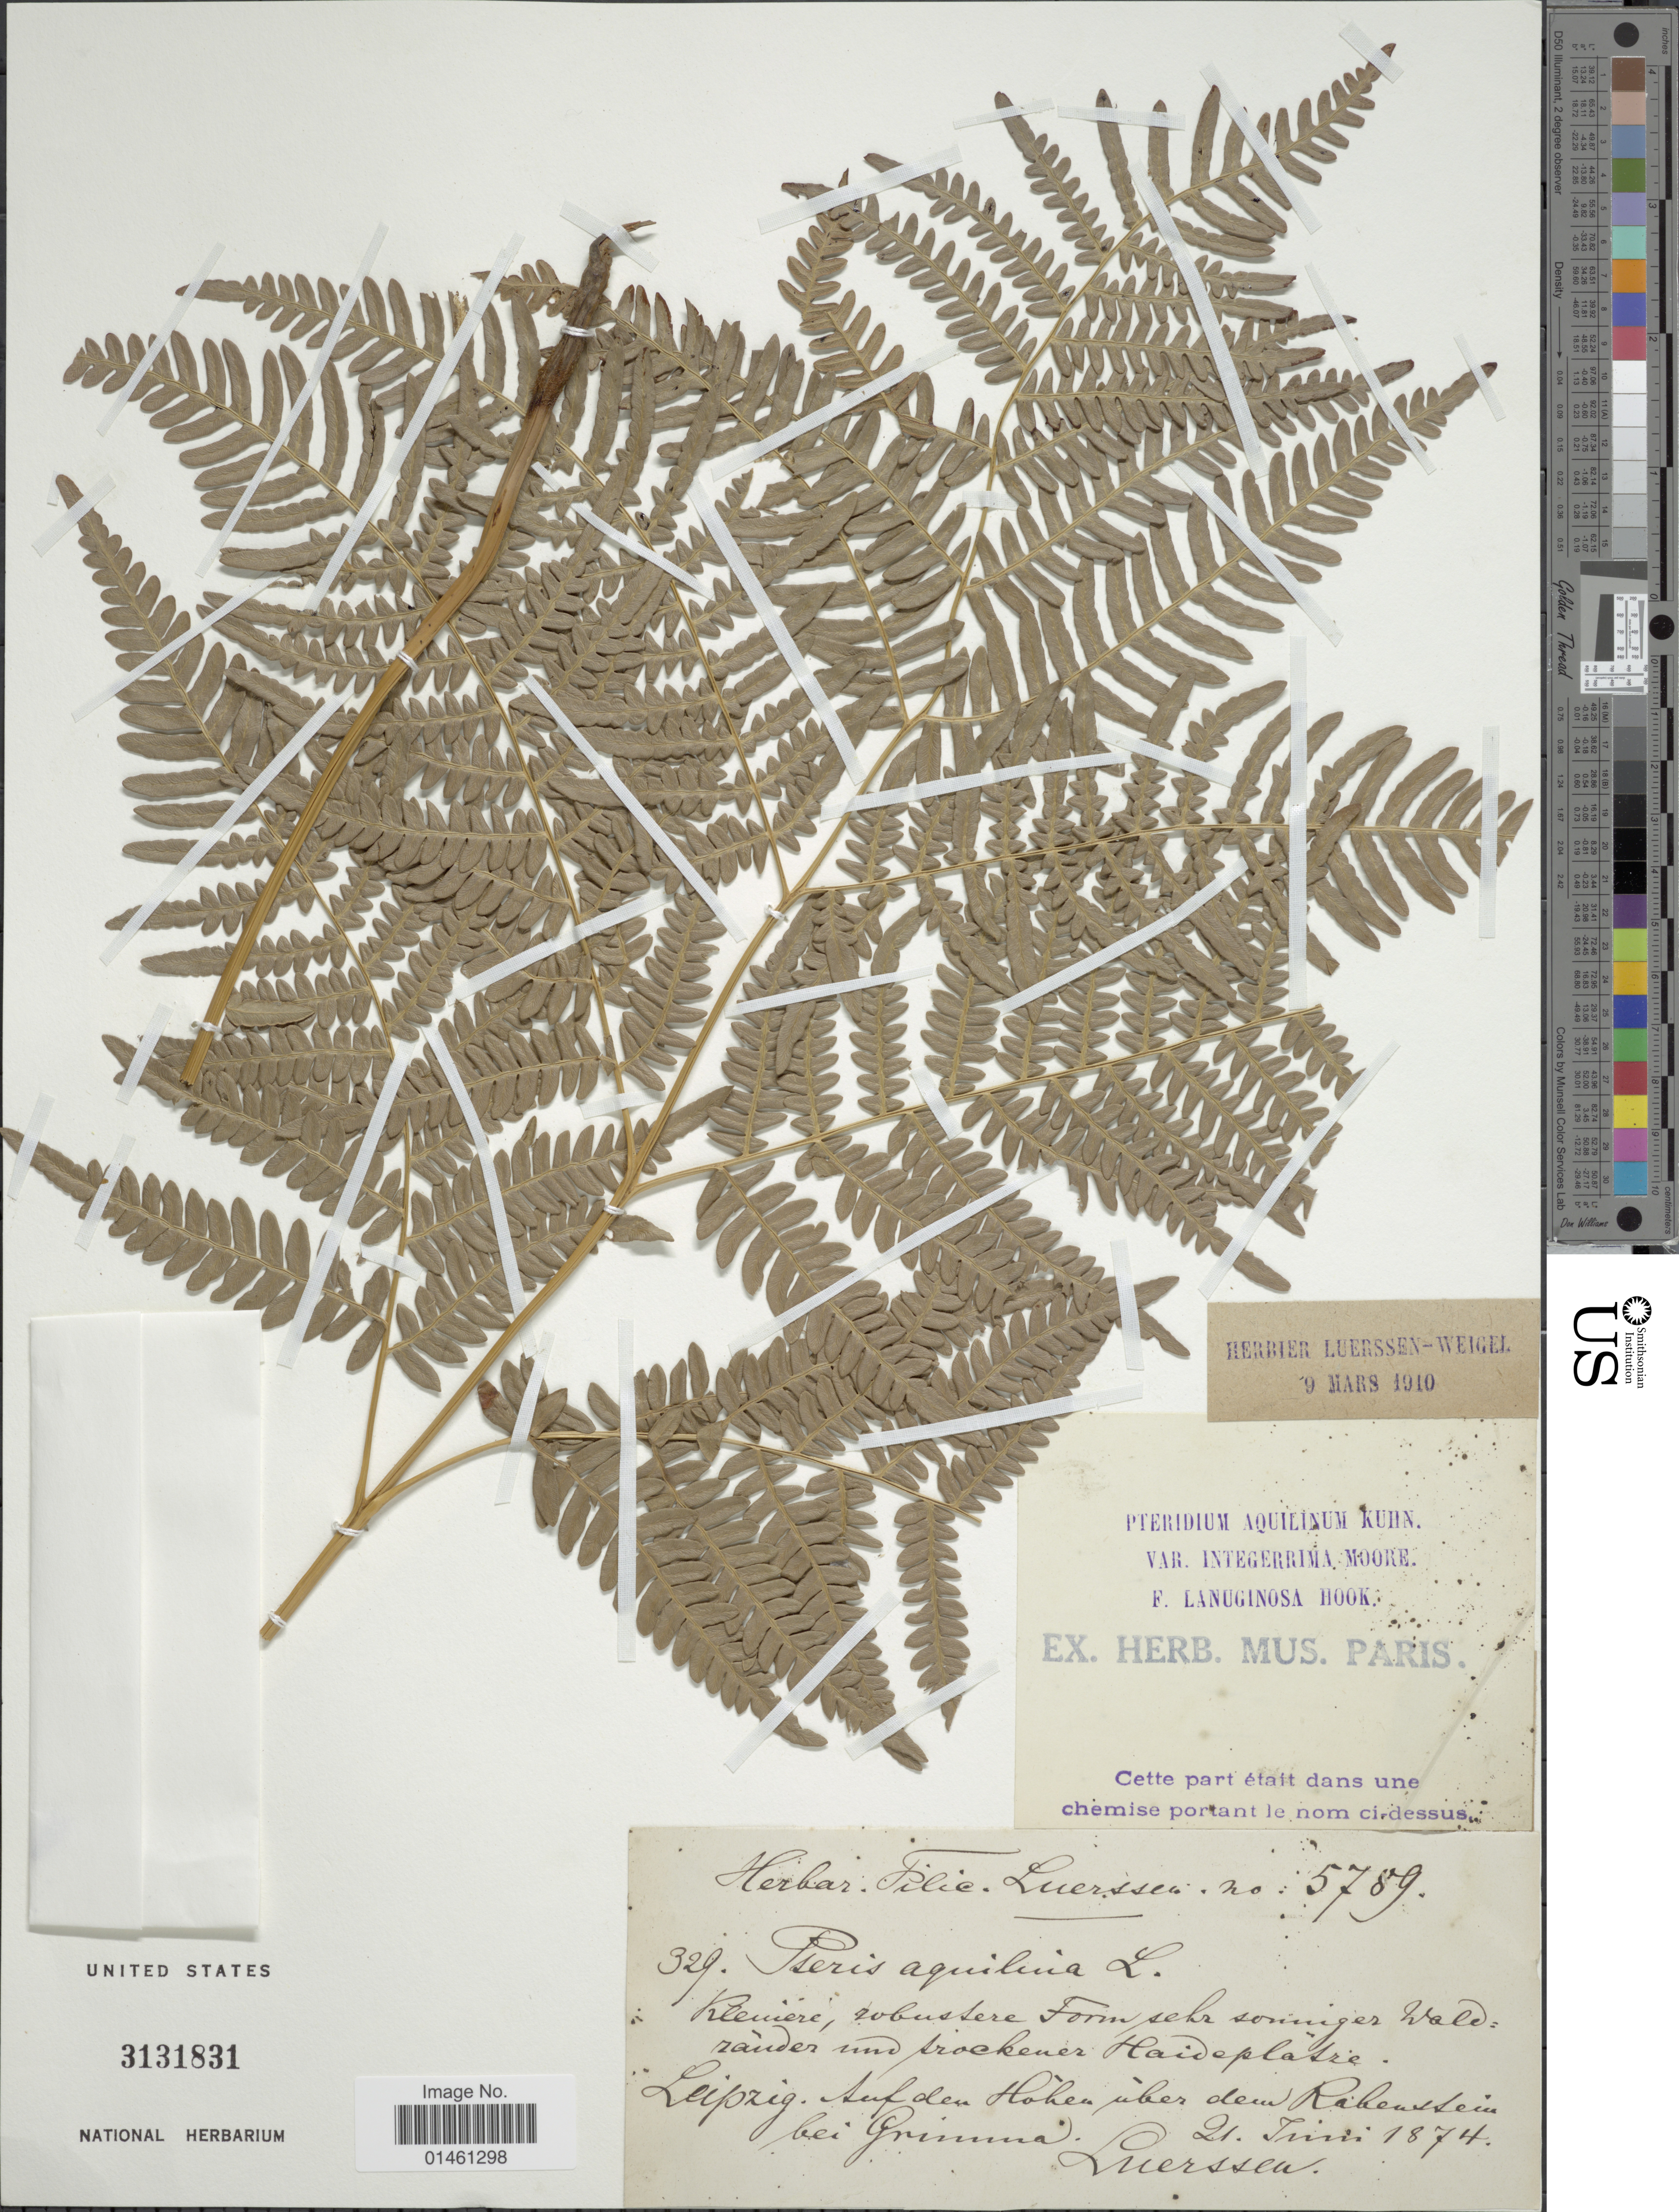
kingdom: Plantae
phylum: Tracheophyta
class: Polypodiopsida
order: Polypodiales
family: Dennstaedtiaceae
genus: Pteridium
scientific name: Pteridium aquilinum var. typicum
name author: R.M. Tryon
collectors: Luerssen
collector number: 5789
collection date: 1874-06-21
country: Germany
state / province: Sachsen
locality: Leipzig auf den Hohen uber dem Rabenstein bei Grimma [interpreted]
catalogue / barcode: US 3131831